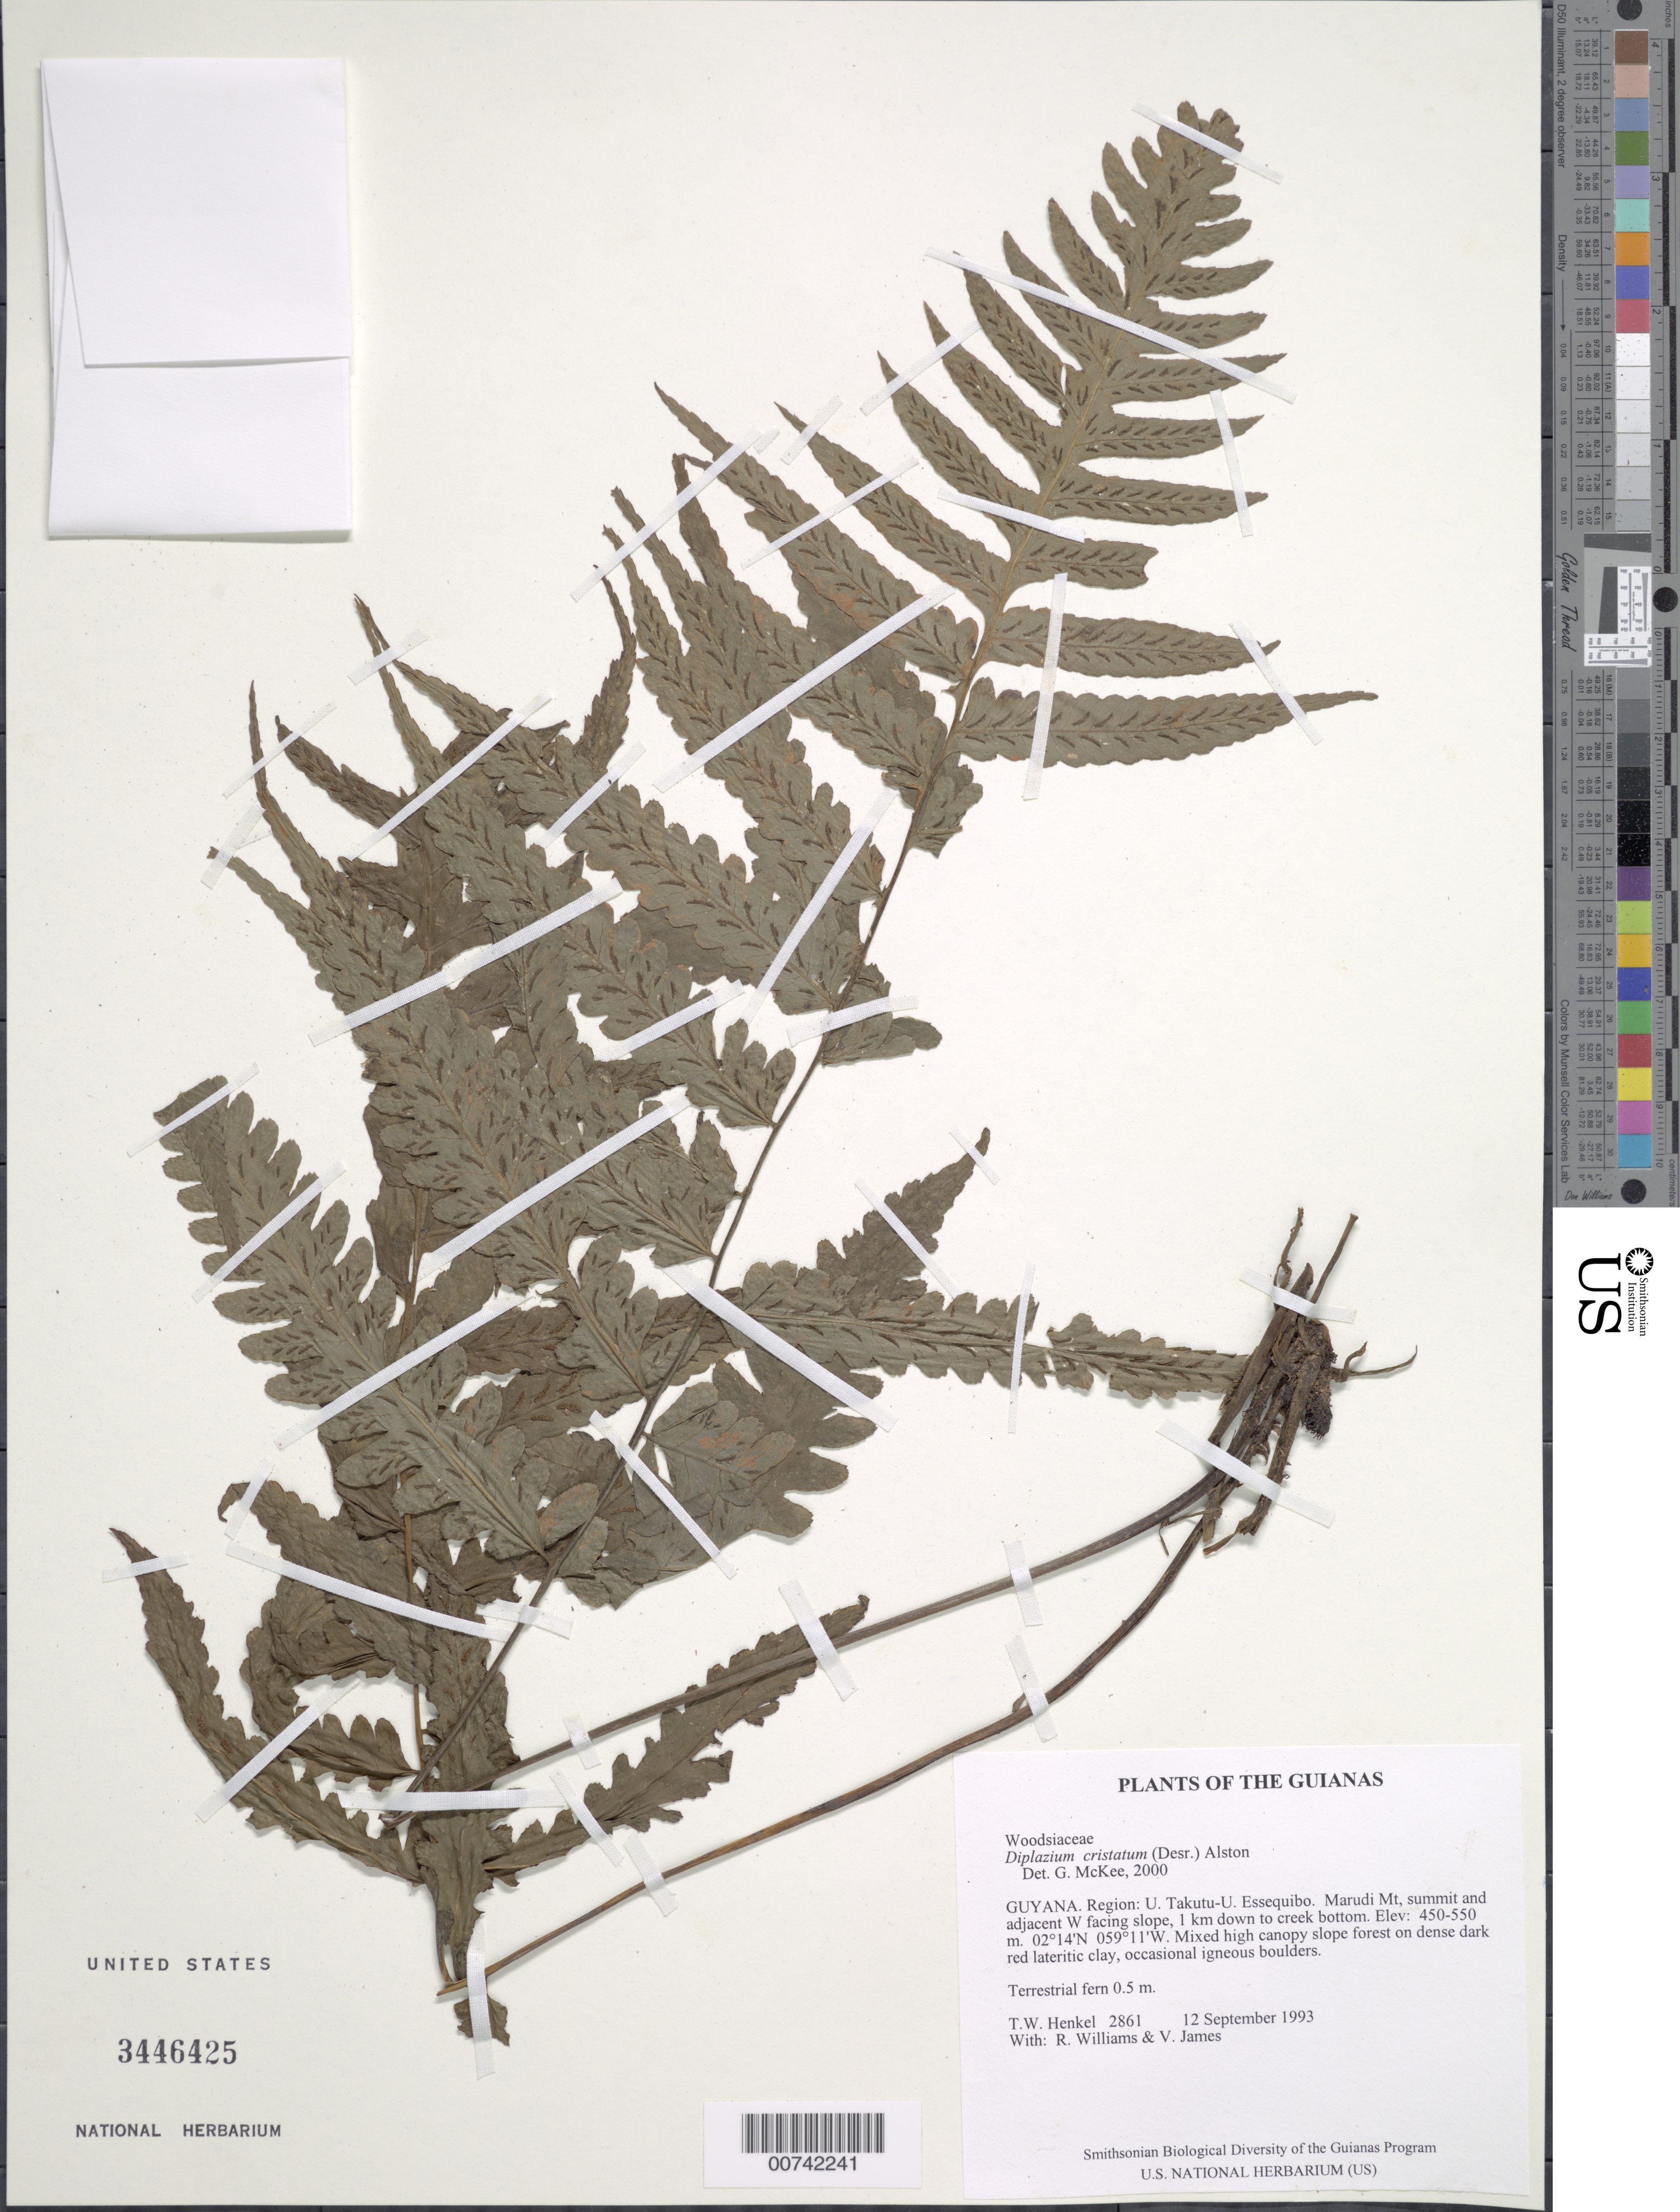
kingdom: Plantae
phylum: Tracheophyta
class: Polypodiopsida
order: Polypodiales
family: Athyriaceae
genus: Diplazium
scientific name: Diplazium cristatum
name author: (Desr.) Alston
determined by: McKee, G. S., (US), NMNH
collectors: T. Henkel, R. Williams & V. James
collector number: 2861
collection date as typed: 12 September 1993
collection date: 1993-09-12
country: Guyana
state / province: U. Takutu-U. Essequibo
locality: Marudi Mt, summit and adjacent W facing slope, 1 km down to creek bottom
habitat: Mixed high canopy slope forest on dense dark red lateritic clay, occasional igneous boulders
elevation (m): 450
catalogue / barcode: US 3446425